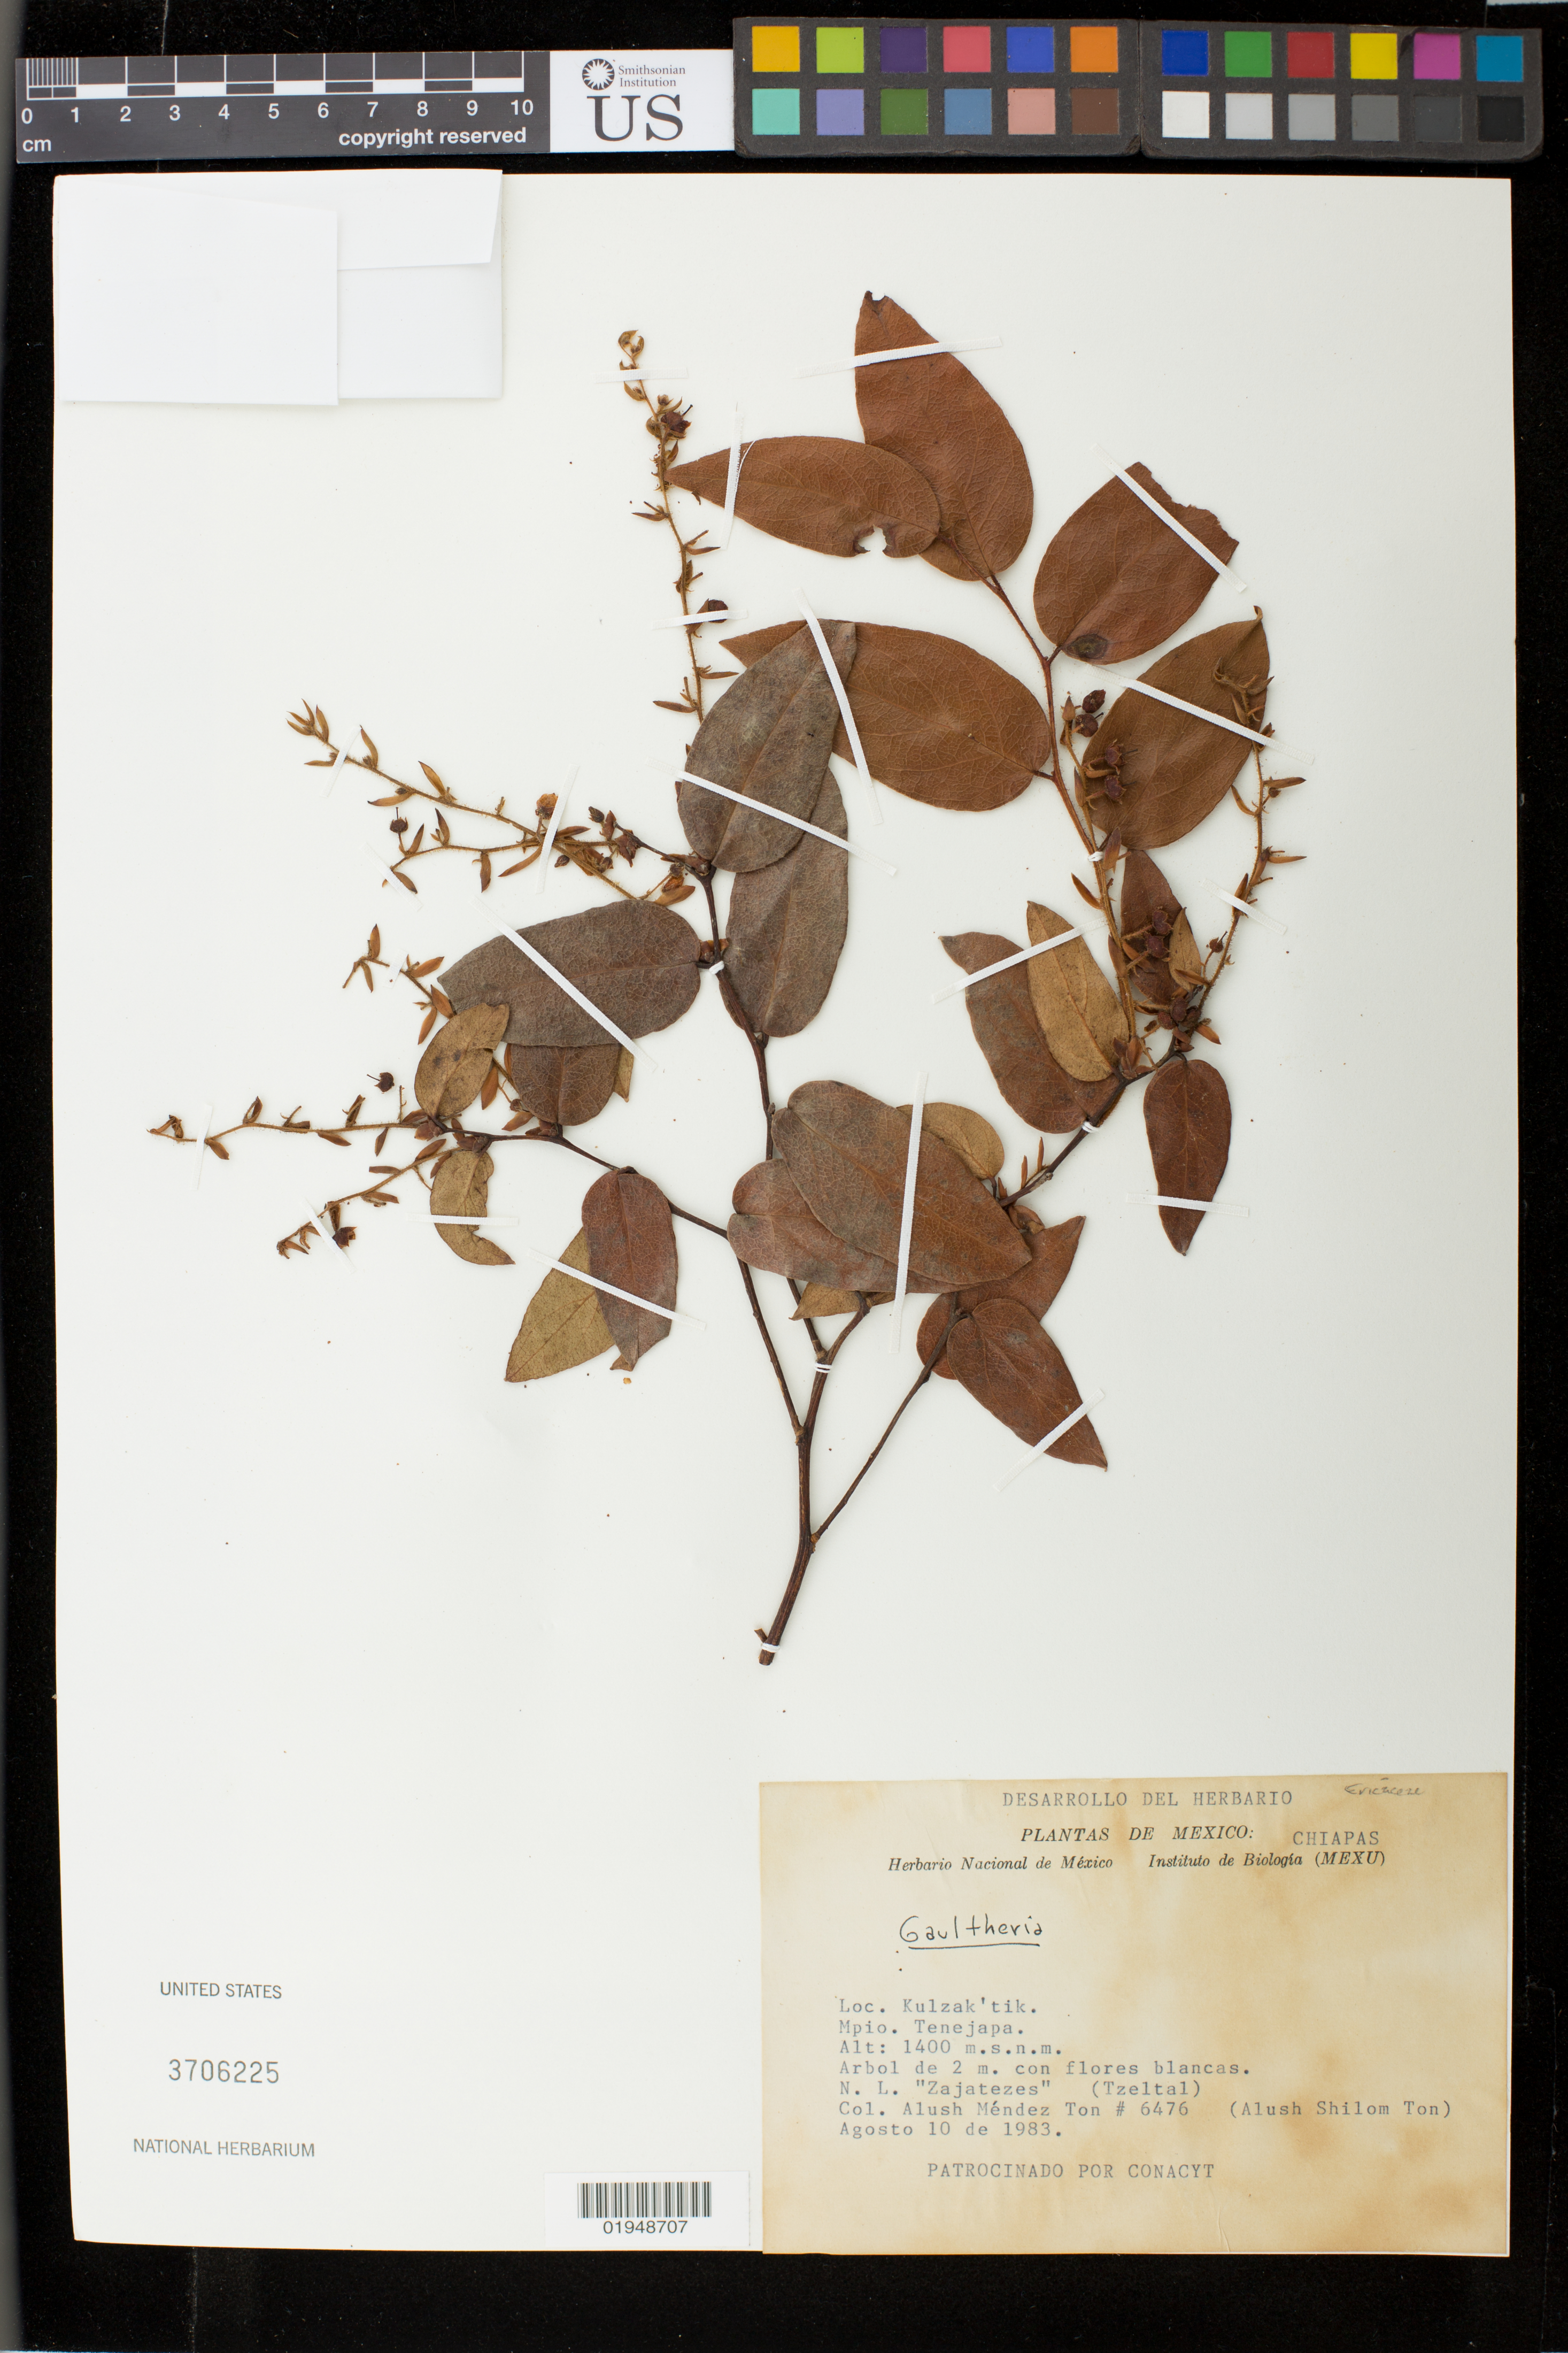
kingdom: Plantae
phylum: Tracheophyta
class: Magnoliopsida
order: Ericales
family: Ericaceae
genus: Gaultheria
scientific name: Gaultheria sp.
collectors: A. Méndez Ton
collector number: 6476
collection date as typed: Agosto 10 de 1983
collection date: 1983-08-10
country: Mexico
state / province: Chiapas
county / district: Tenejapa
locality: Kulzak'tik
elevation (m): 1400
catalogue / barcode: US 3706225